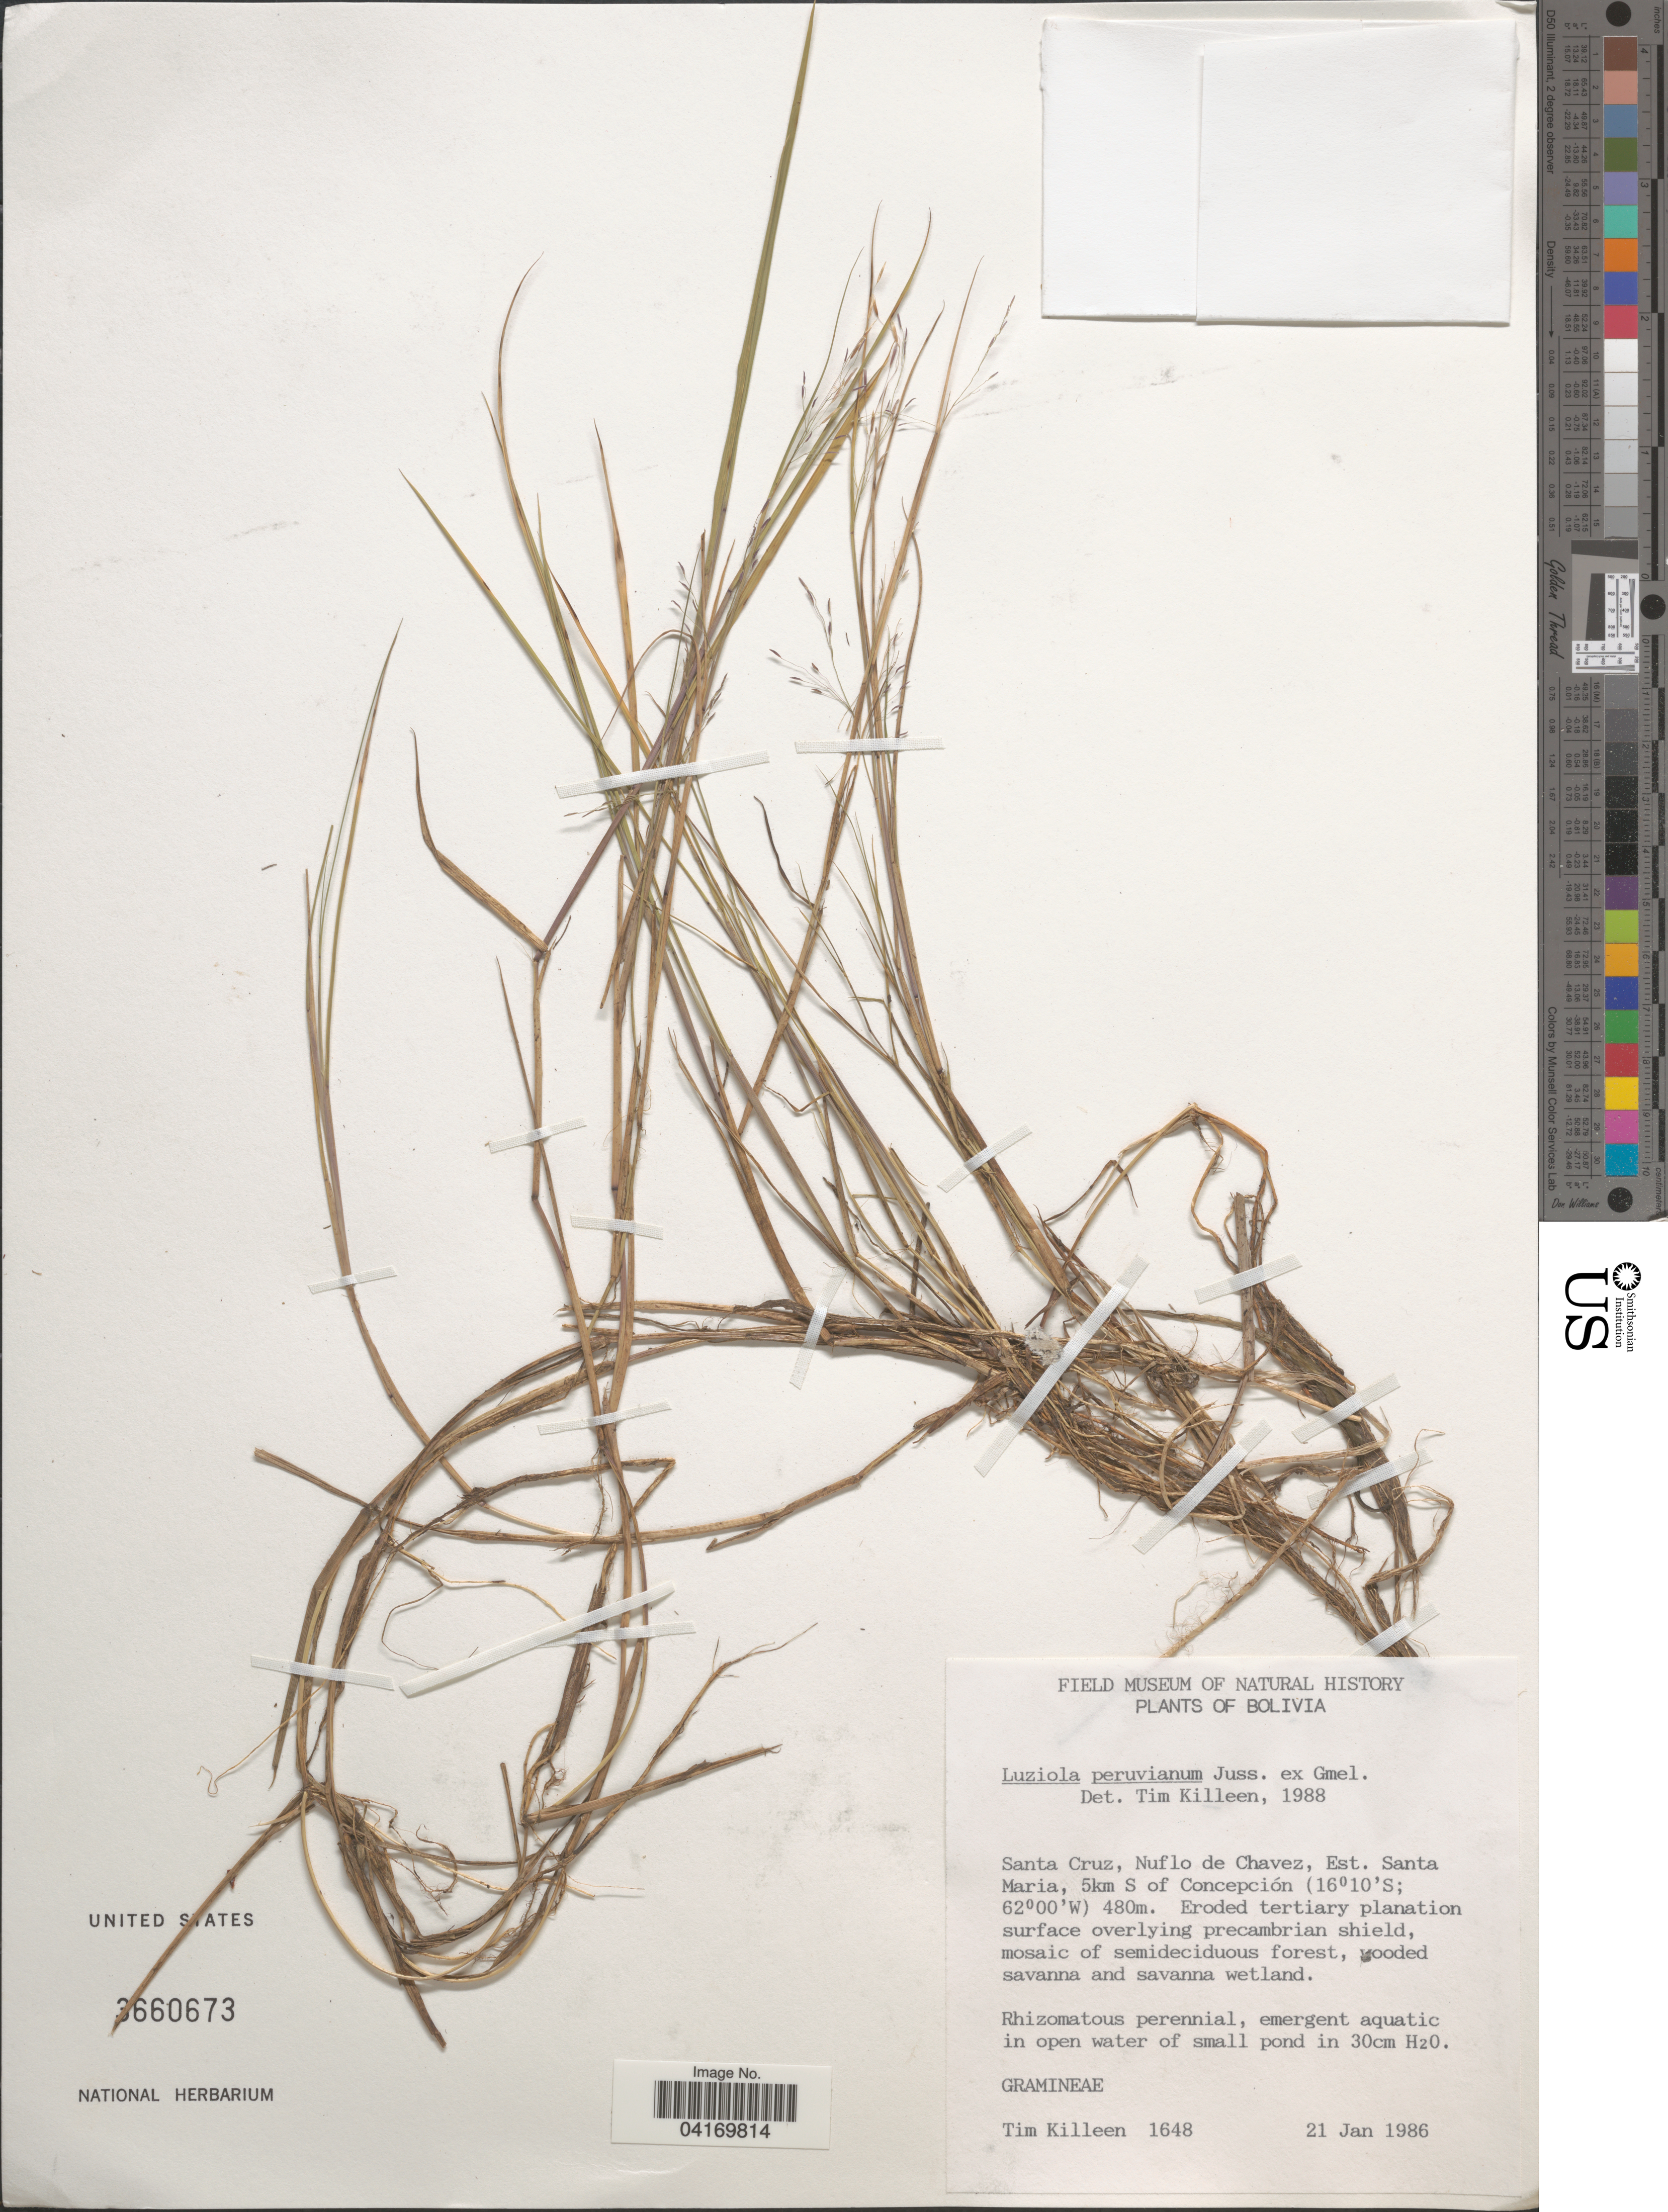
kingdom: Plantae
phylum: Tracheophyta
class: Liliopsida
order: Poales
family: Poaceae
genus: Luziola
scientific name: Luziola peruviana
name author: Juss. ex J.F. Gmel.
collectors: T. J. Killeen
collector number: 1648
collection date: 1986-01-21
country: Bolivia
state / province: Santa Cruz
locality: Nuflo de Chavez, Est. Santa Maria, 5km S of Concepción.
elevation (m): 480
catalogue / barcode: US 3660673